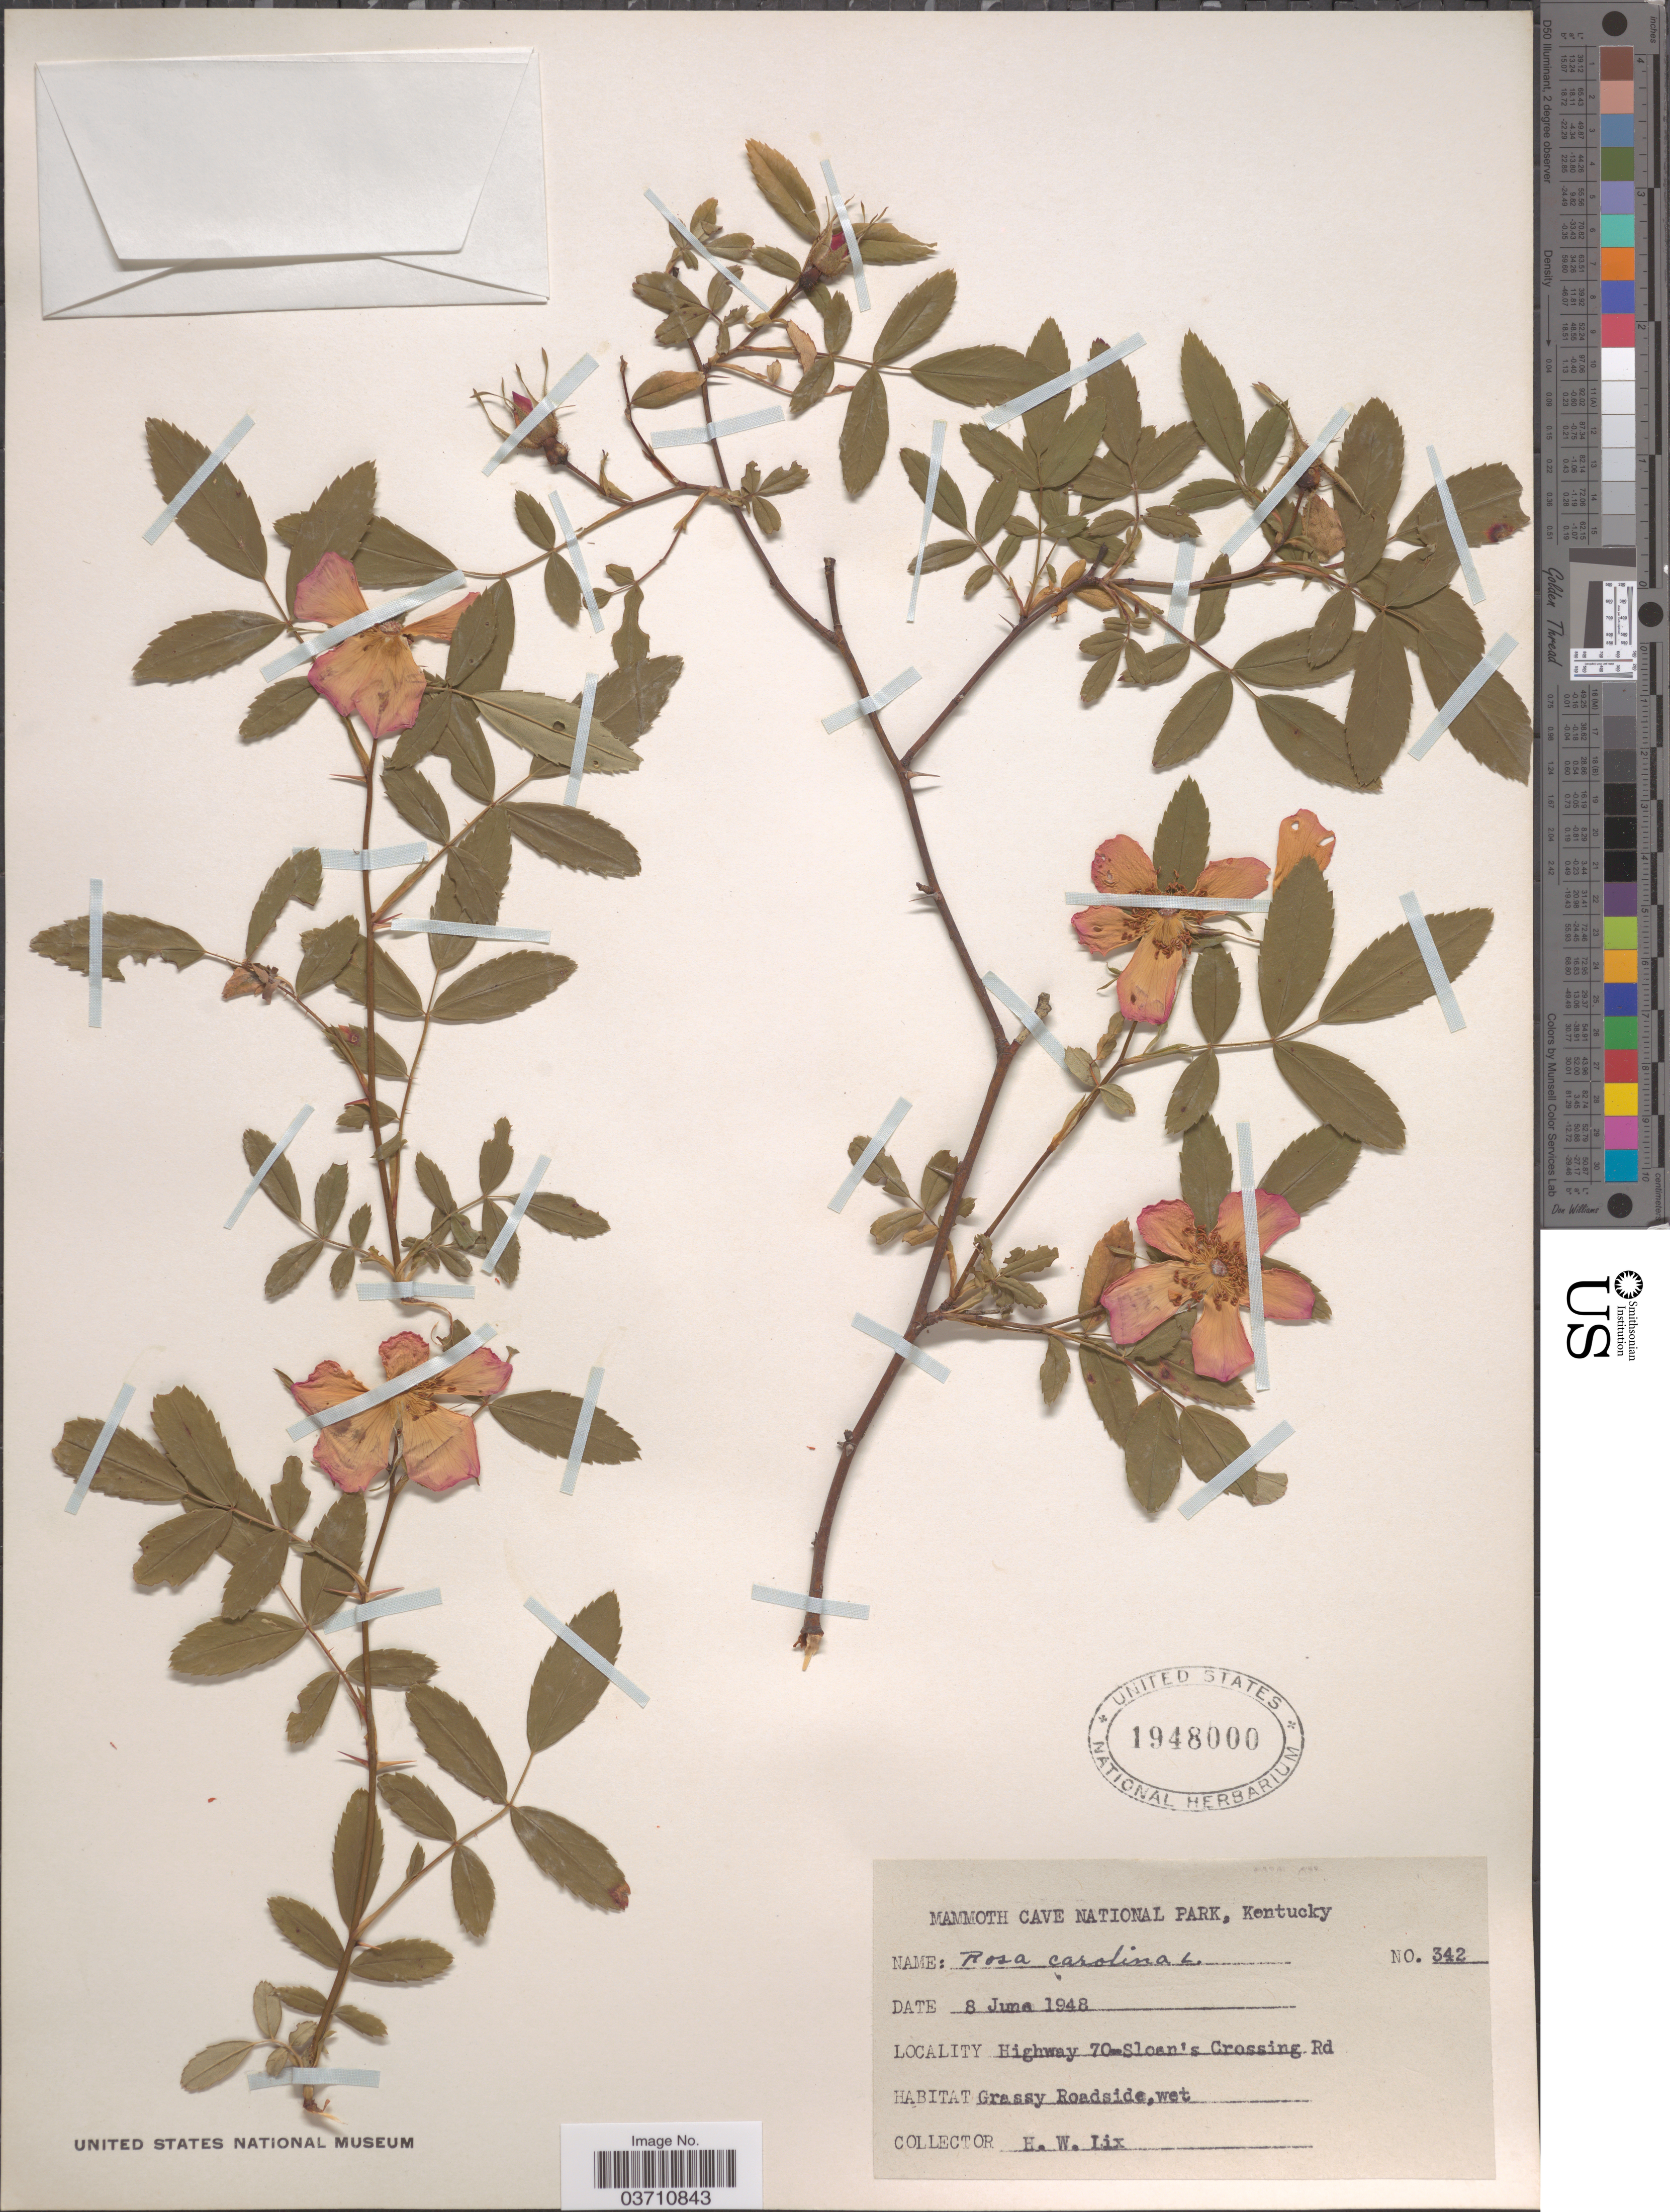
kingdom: Plantae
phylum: Tracheophyta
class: Magnoliopsida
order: Rosales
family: Rosaceae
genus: Rosa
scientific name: Rosa carolina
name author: L.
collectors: H. W. Lix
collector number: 342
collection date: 1948-06-08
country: United States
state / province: Kentucky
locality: Mammoth Cave National Park. Highway 70-Sloan's Crossing Rd.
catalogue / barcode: US 1948000